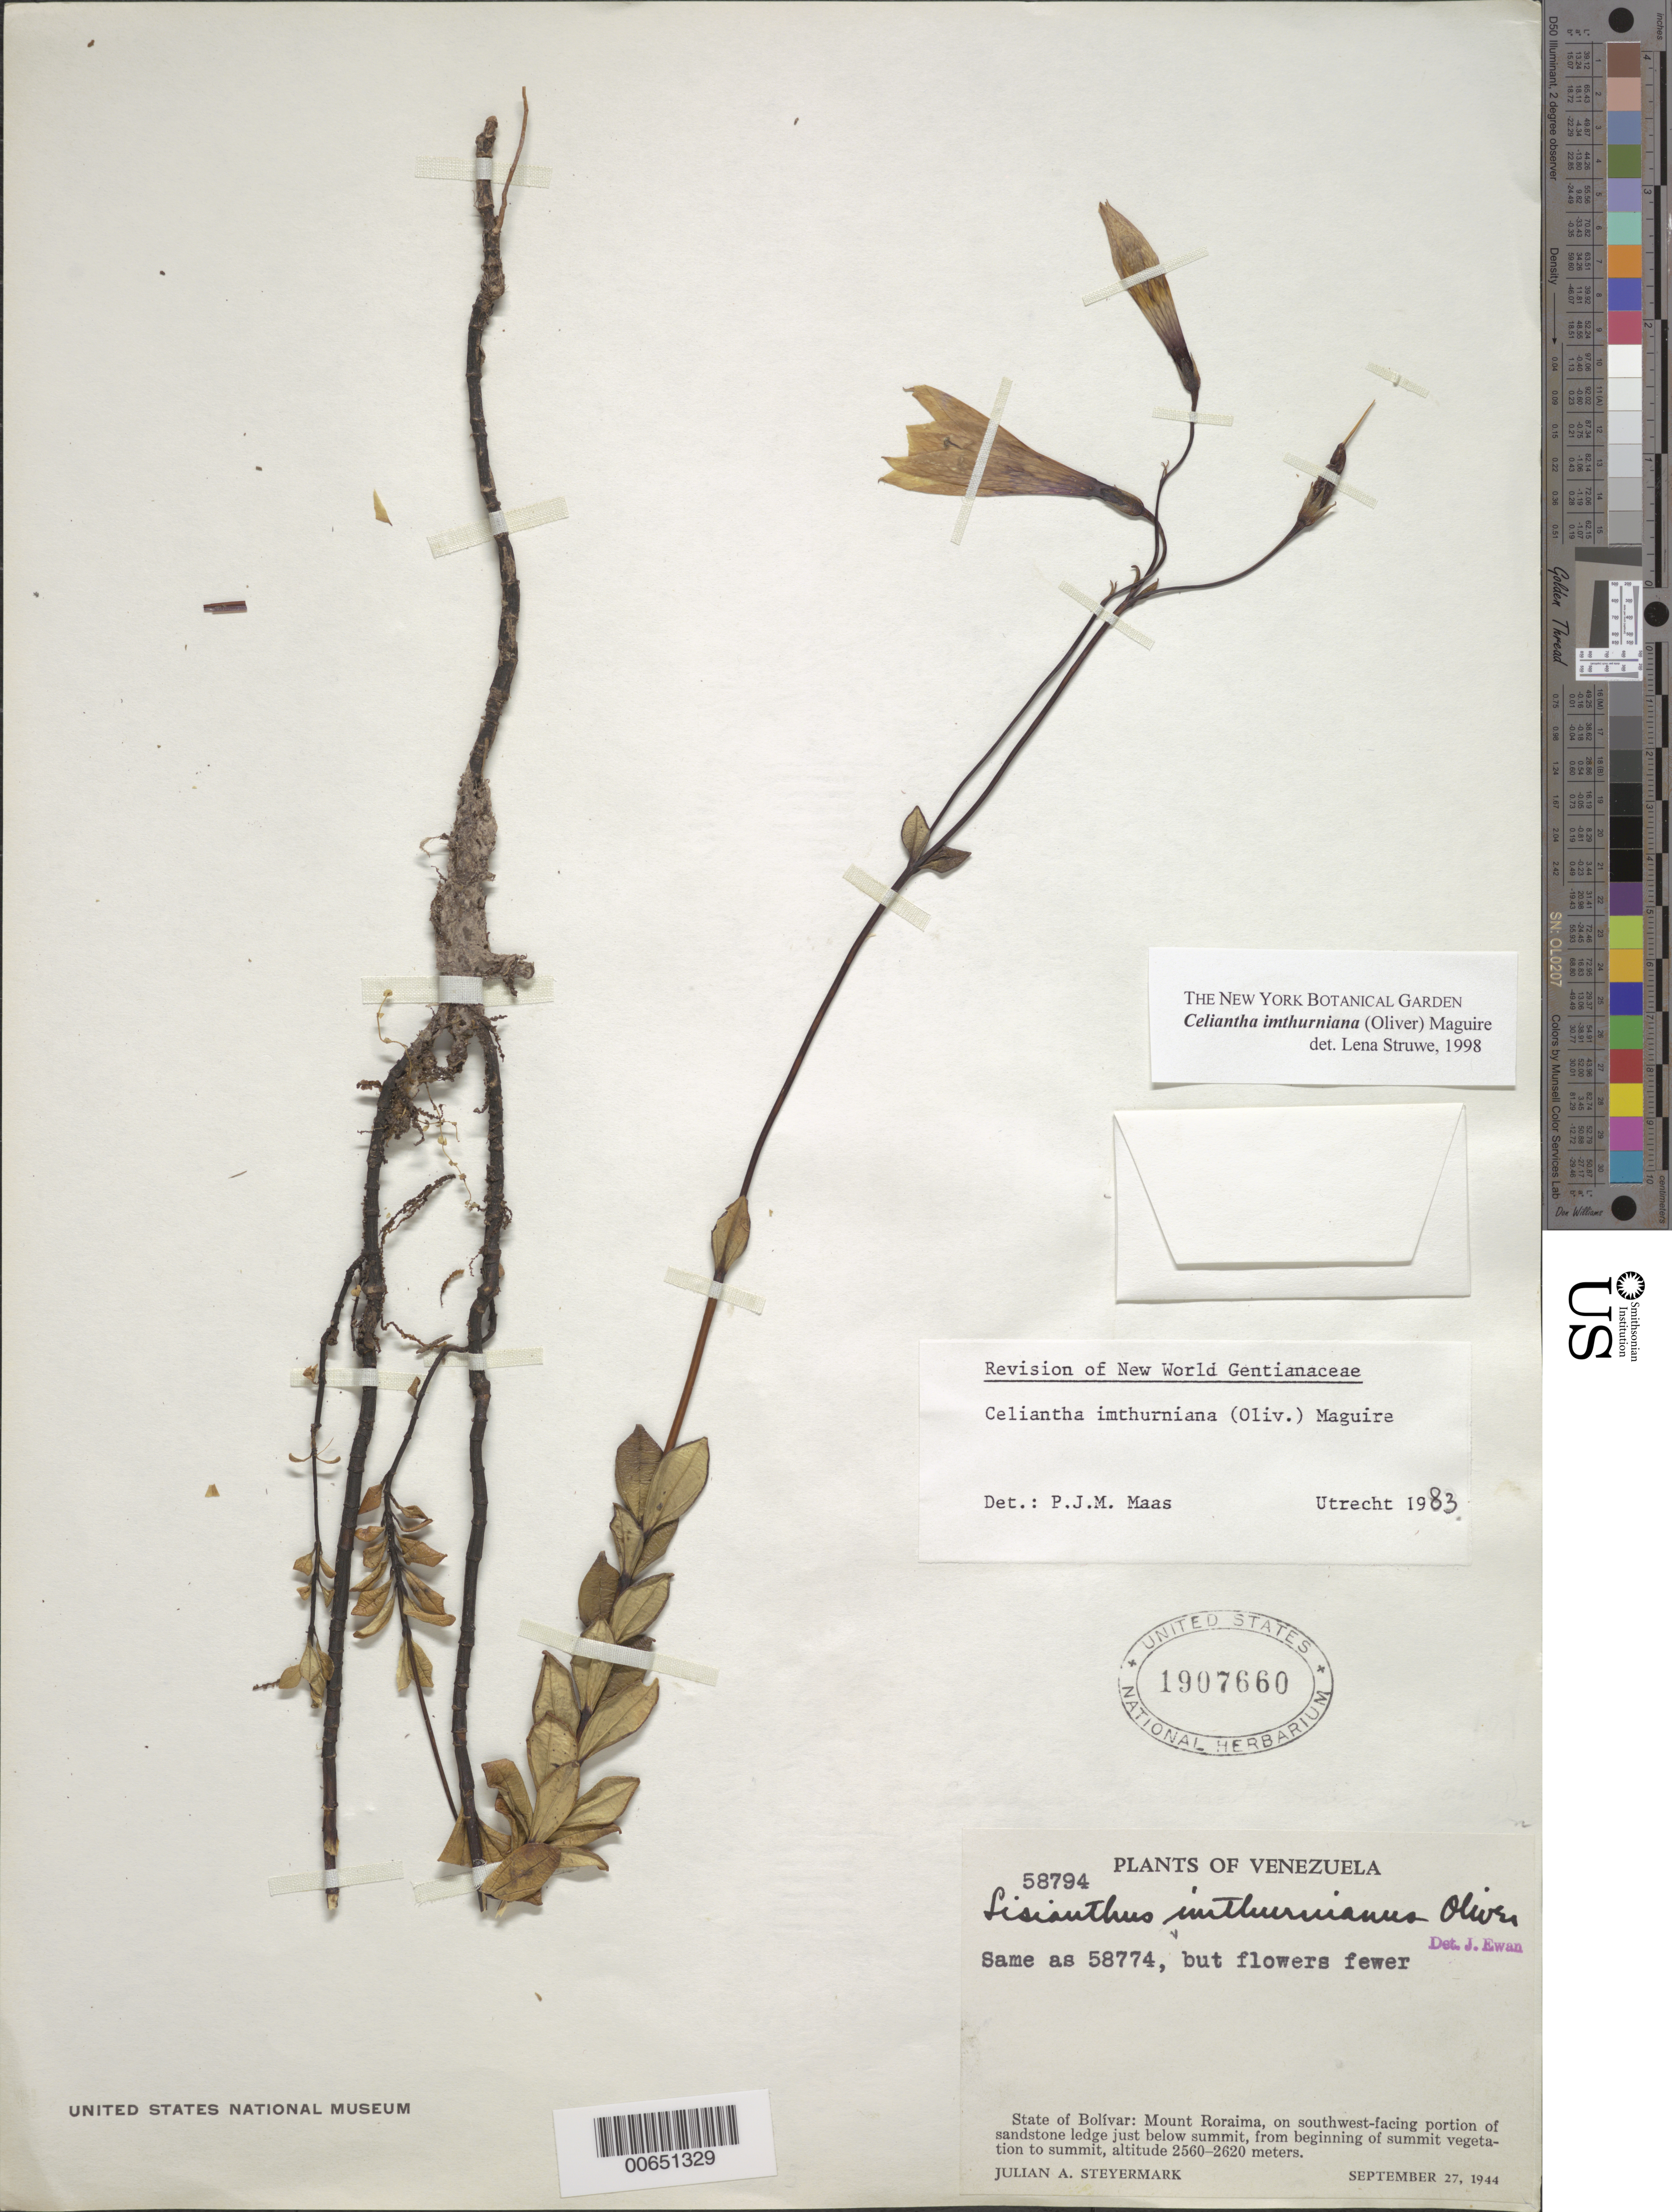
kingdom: Plantae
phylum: Tracheophyta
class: Magnoliopsida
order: Gentianales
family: Gentianaceae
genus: Celiantha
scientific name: Celiantha imthurniana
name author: (Oliv.) Maguire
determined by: Struwe, L.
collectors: J. Steyermark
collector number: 58794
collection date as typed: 27-Sep-44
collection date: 1944-09-27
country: Venezuela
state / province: Bolívar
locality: Mt. Roraima, just below summit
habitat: SW facing sandstone ledge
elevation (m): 2560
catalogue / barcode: US 1907660